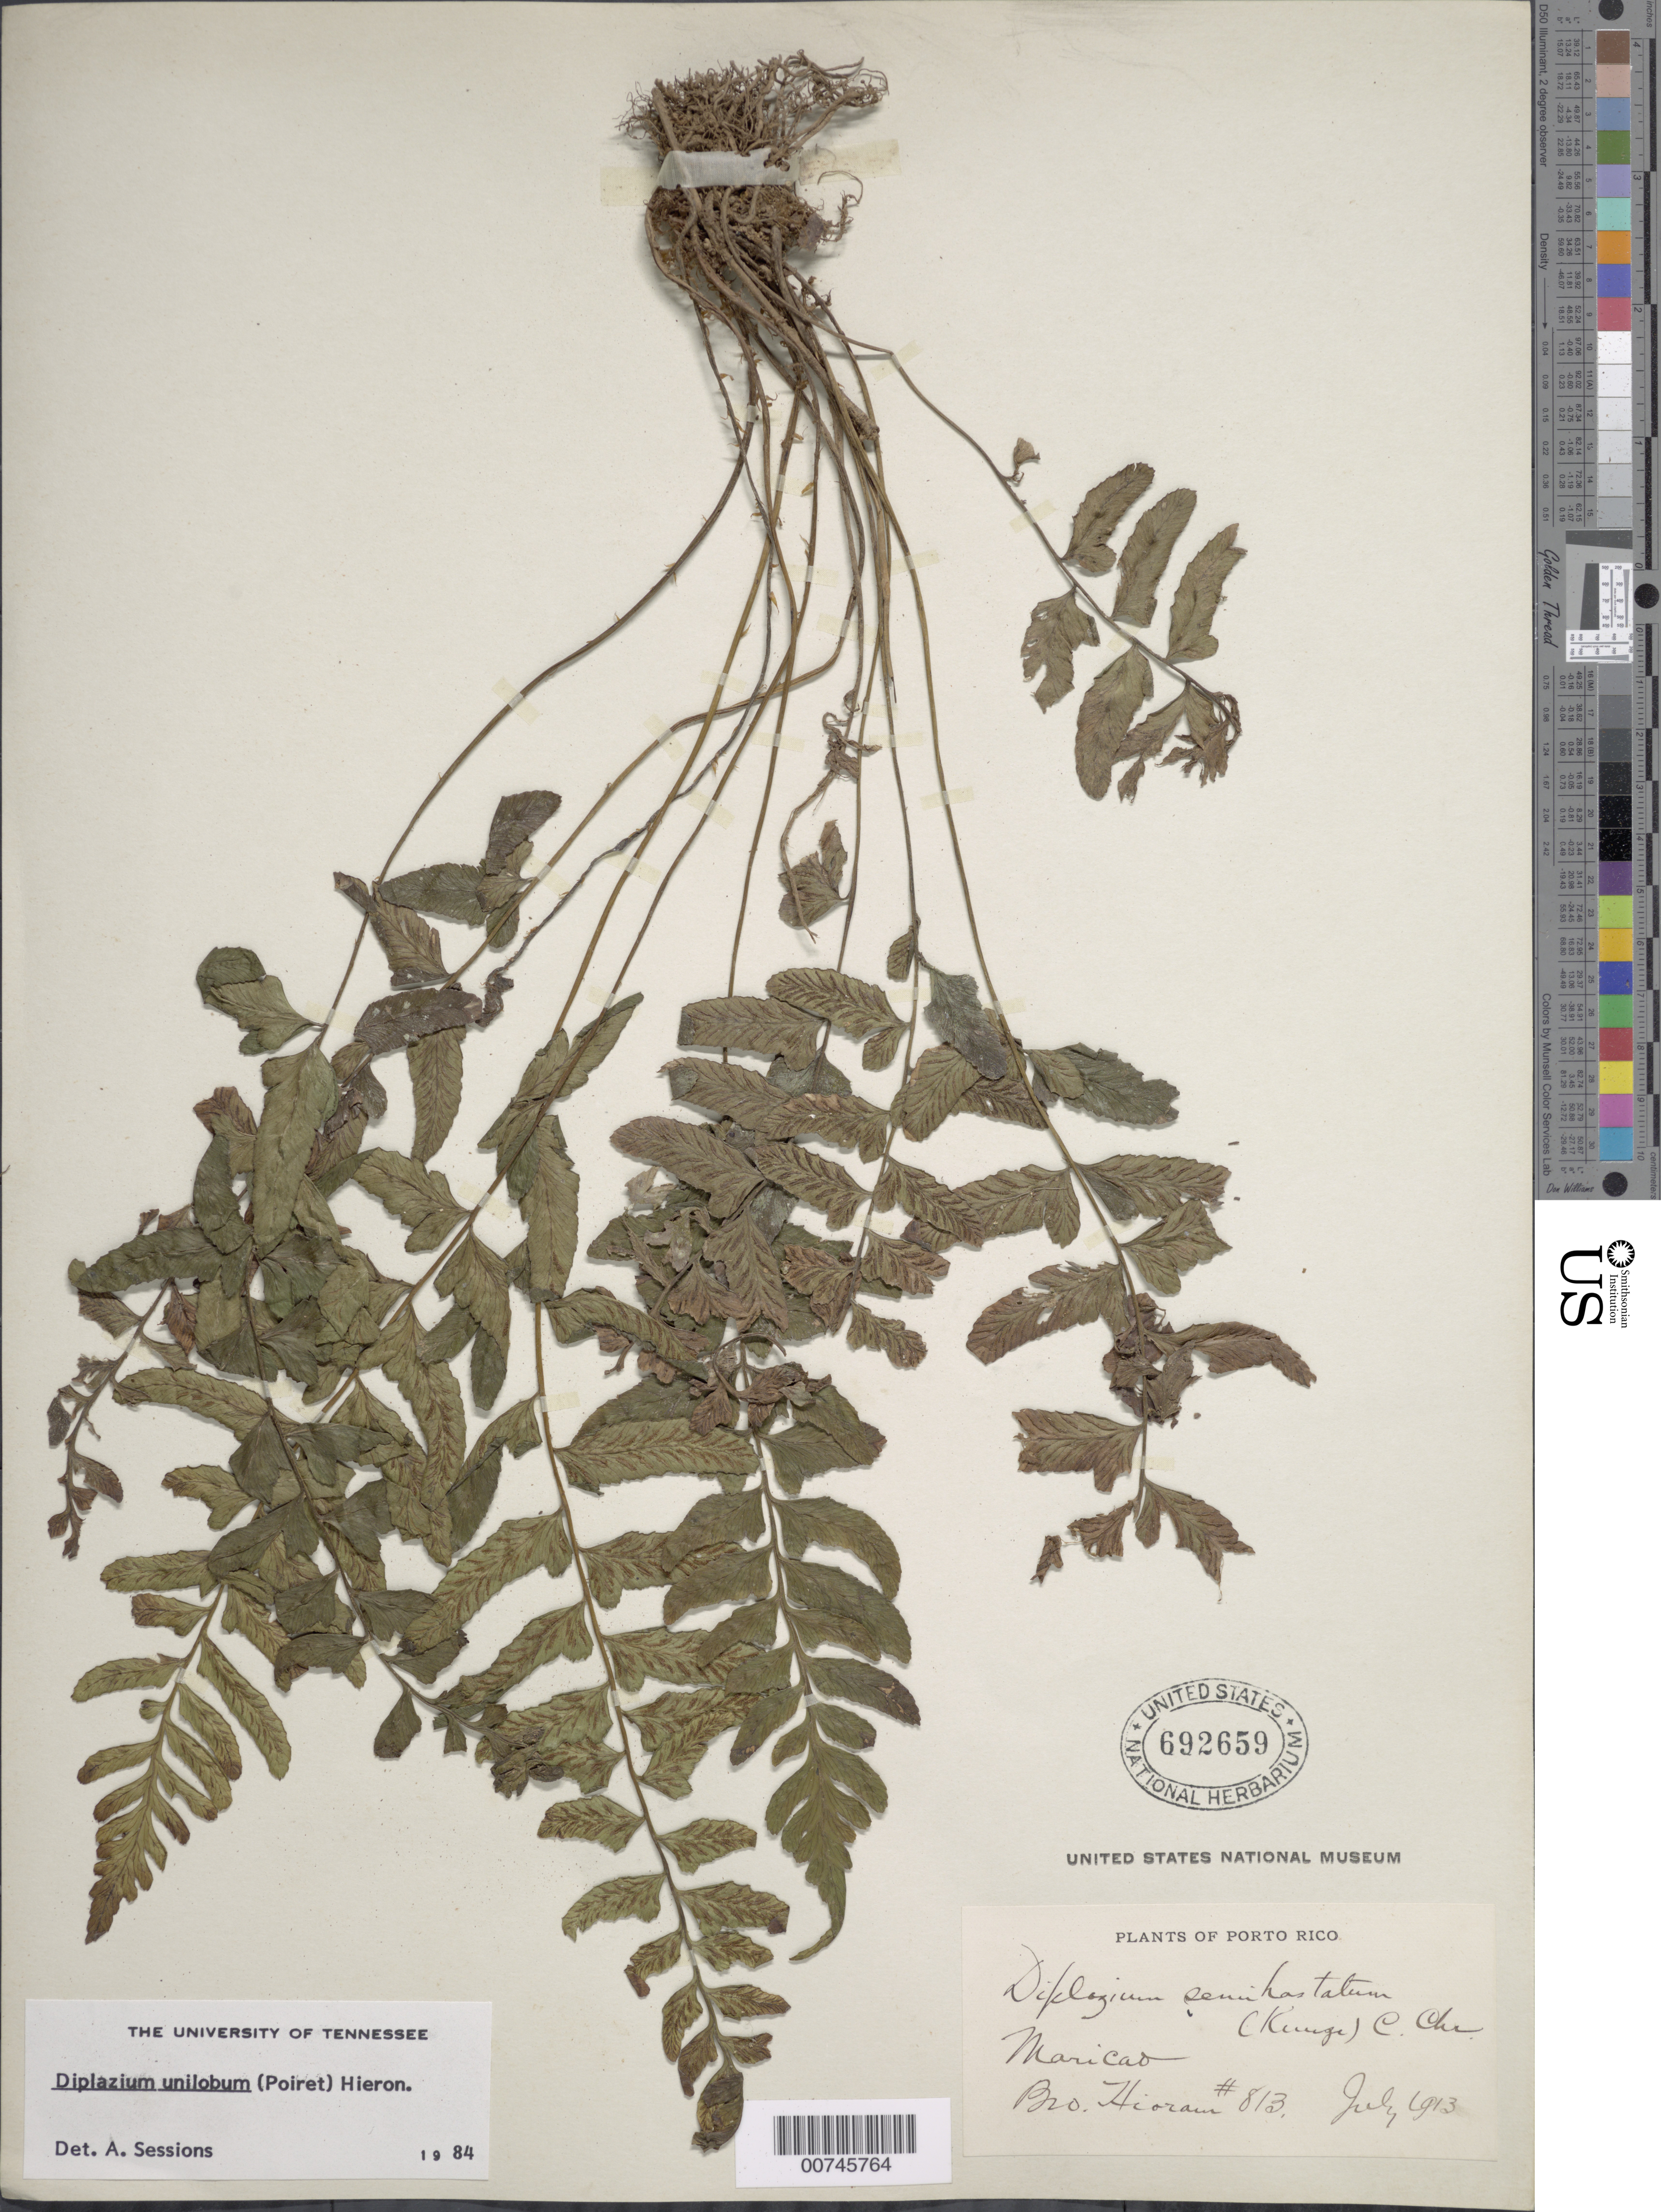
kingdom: Plantae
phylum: Tracheophyta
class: Polypodiopsida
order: Polypodiales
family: Athyriaceae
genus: Diplazium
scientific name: Diplazium unilobum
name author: (Poir.) Hieron.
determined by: Sessions, A.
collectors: Bro. Hioram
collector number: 813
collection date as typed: Jul 1913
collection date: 1913-07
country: Puerto Rico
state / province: Maricao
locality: Maricao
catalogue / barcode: US 692659